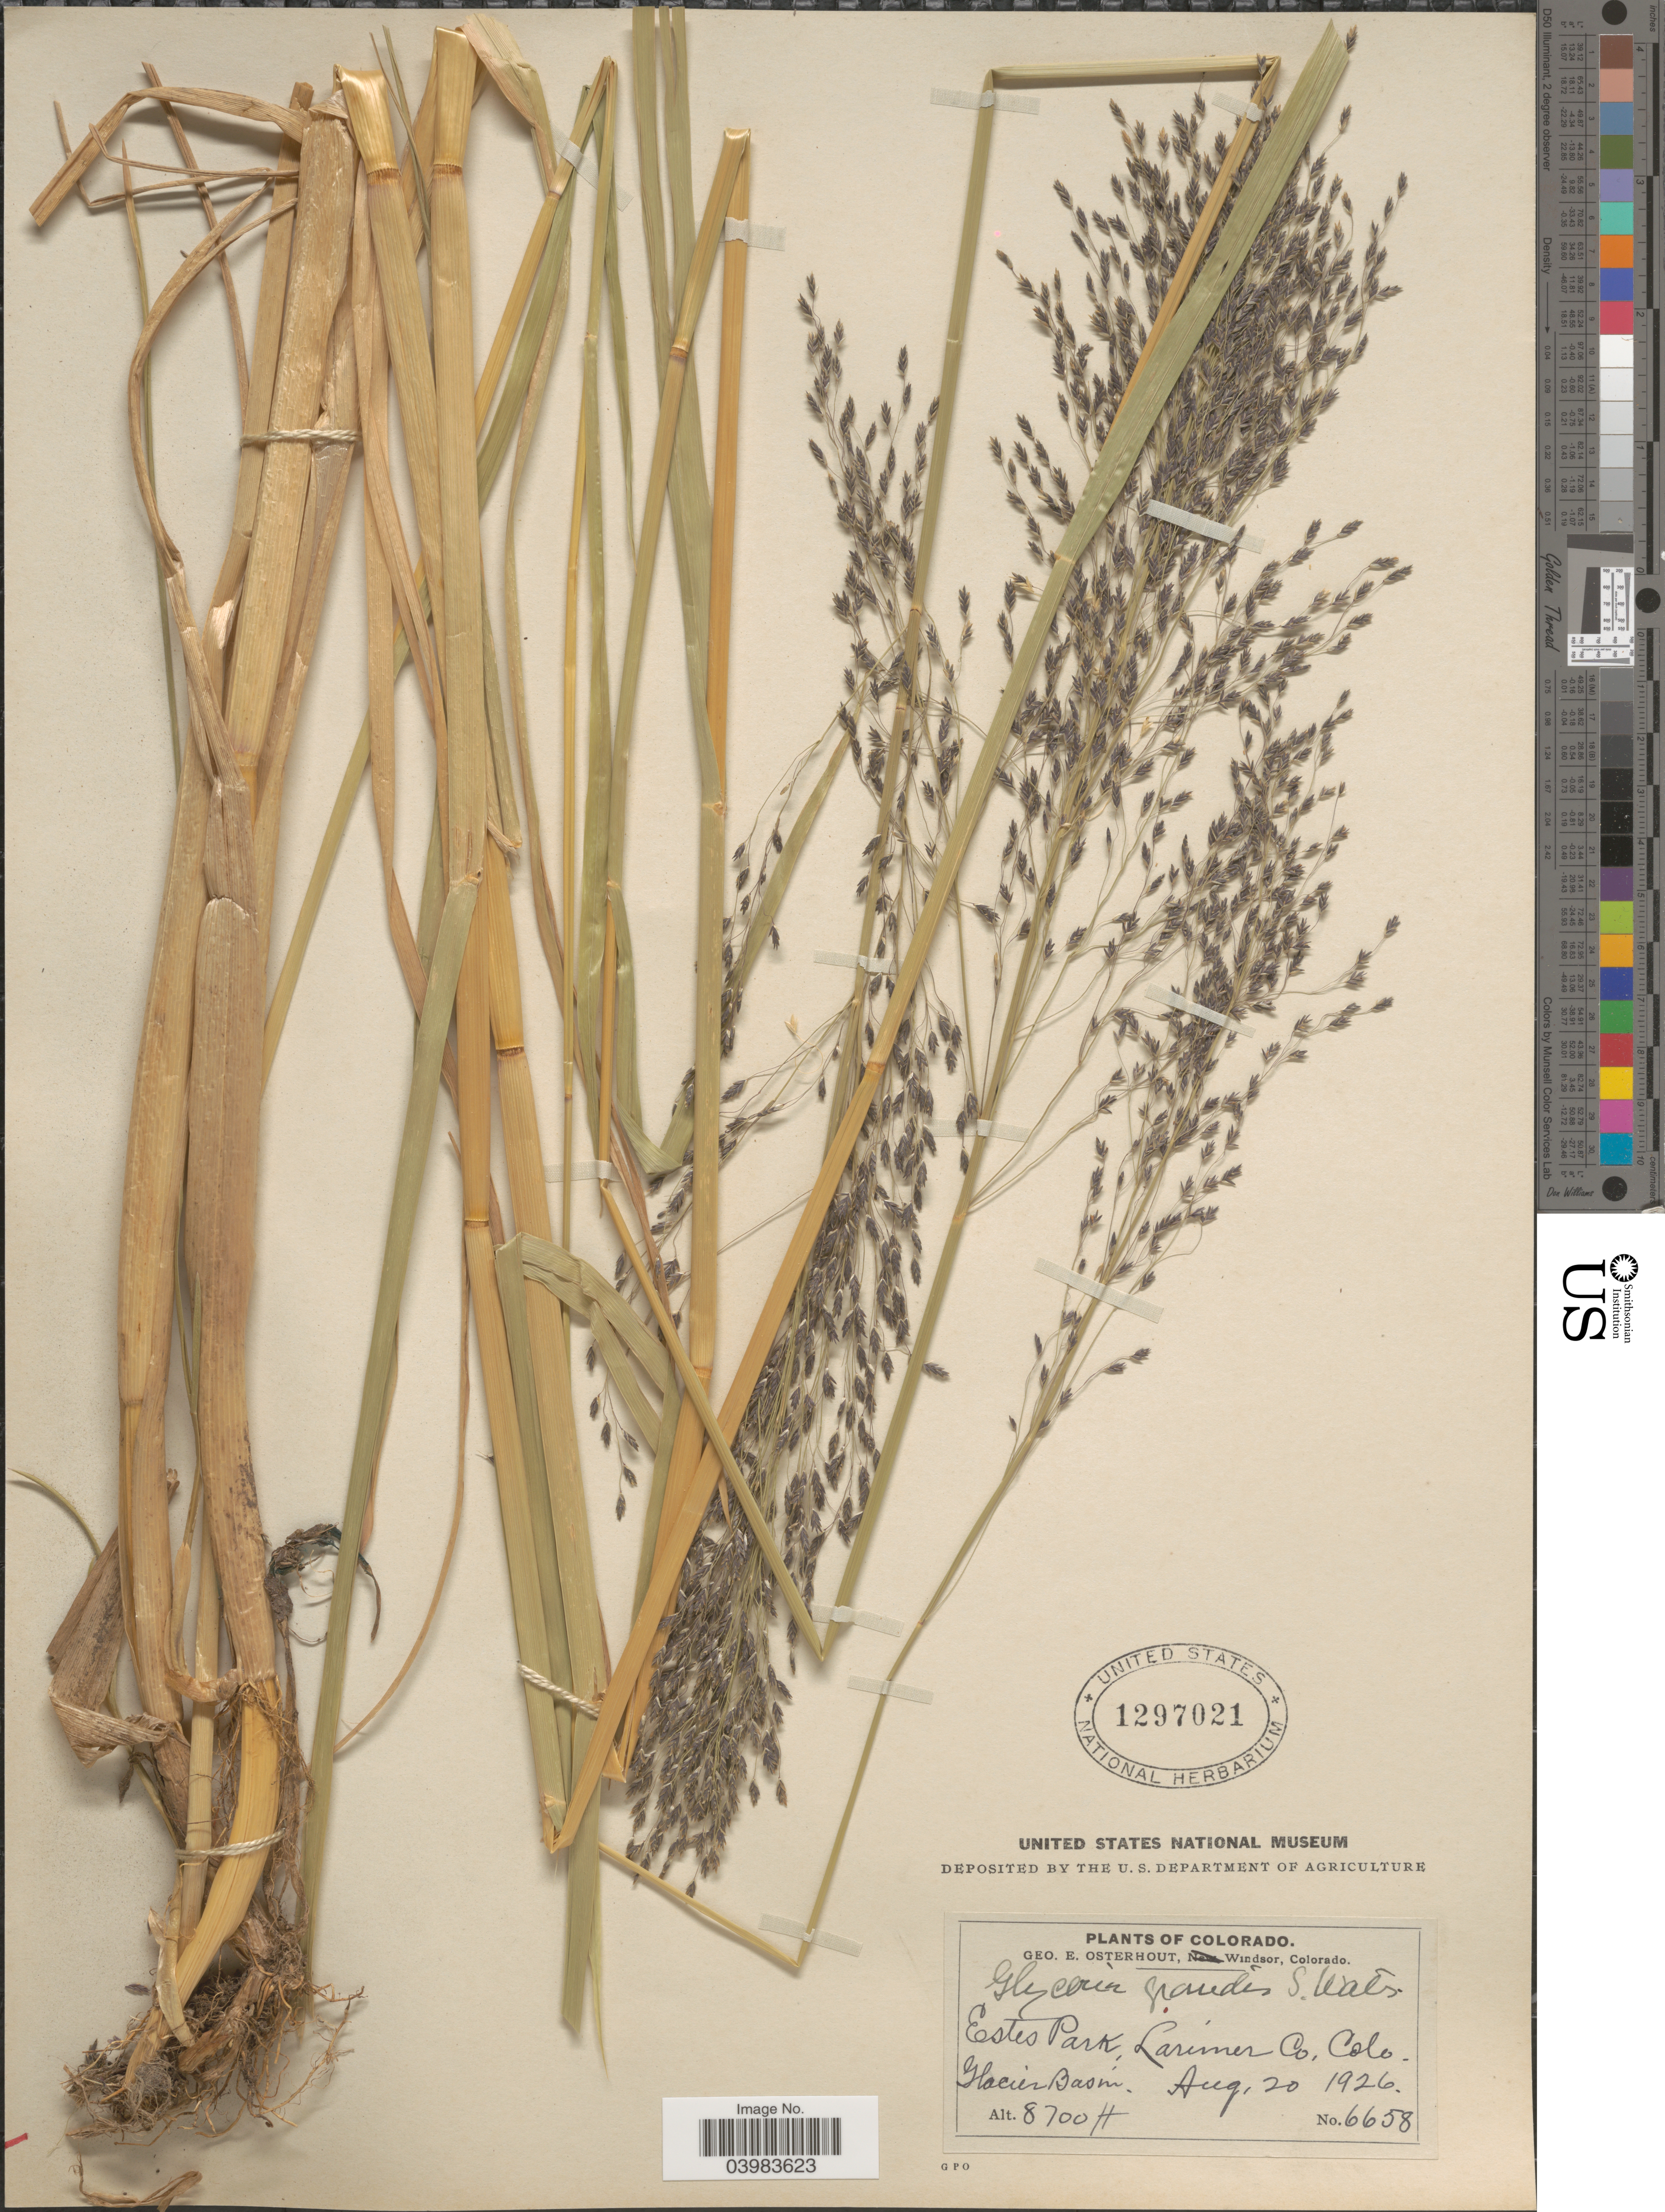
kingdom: Plantae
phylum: Tracheophyta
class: Liliopsida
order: Poales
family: Poaceae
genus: Glyceria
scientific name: Glyceria grandis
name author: S. Watson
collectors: G. Osterhout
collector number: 6658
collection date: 1926-08-20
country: United States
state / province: Colorado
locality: Estes Park, Larimer Co. Glacier Basin.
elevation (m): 2652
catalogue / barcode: US 1297021